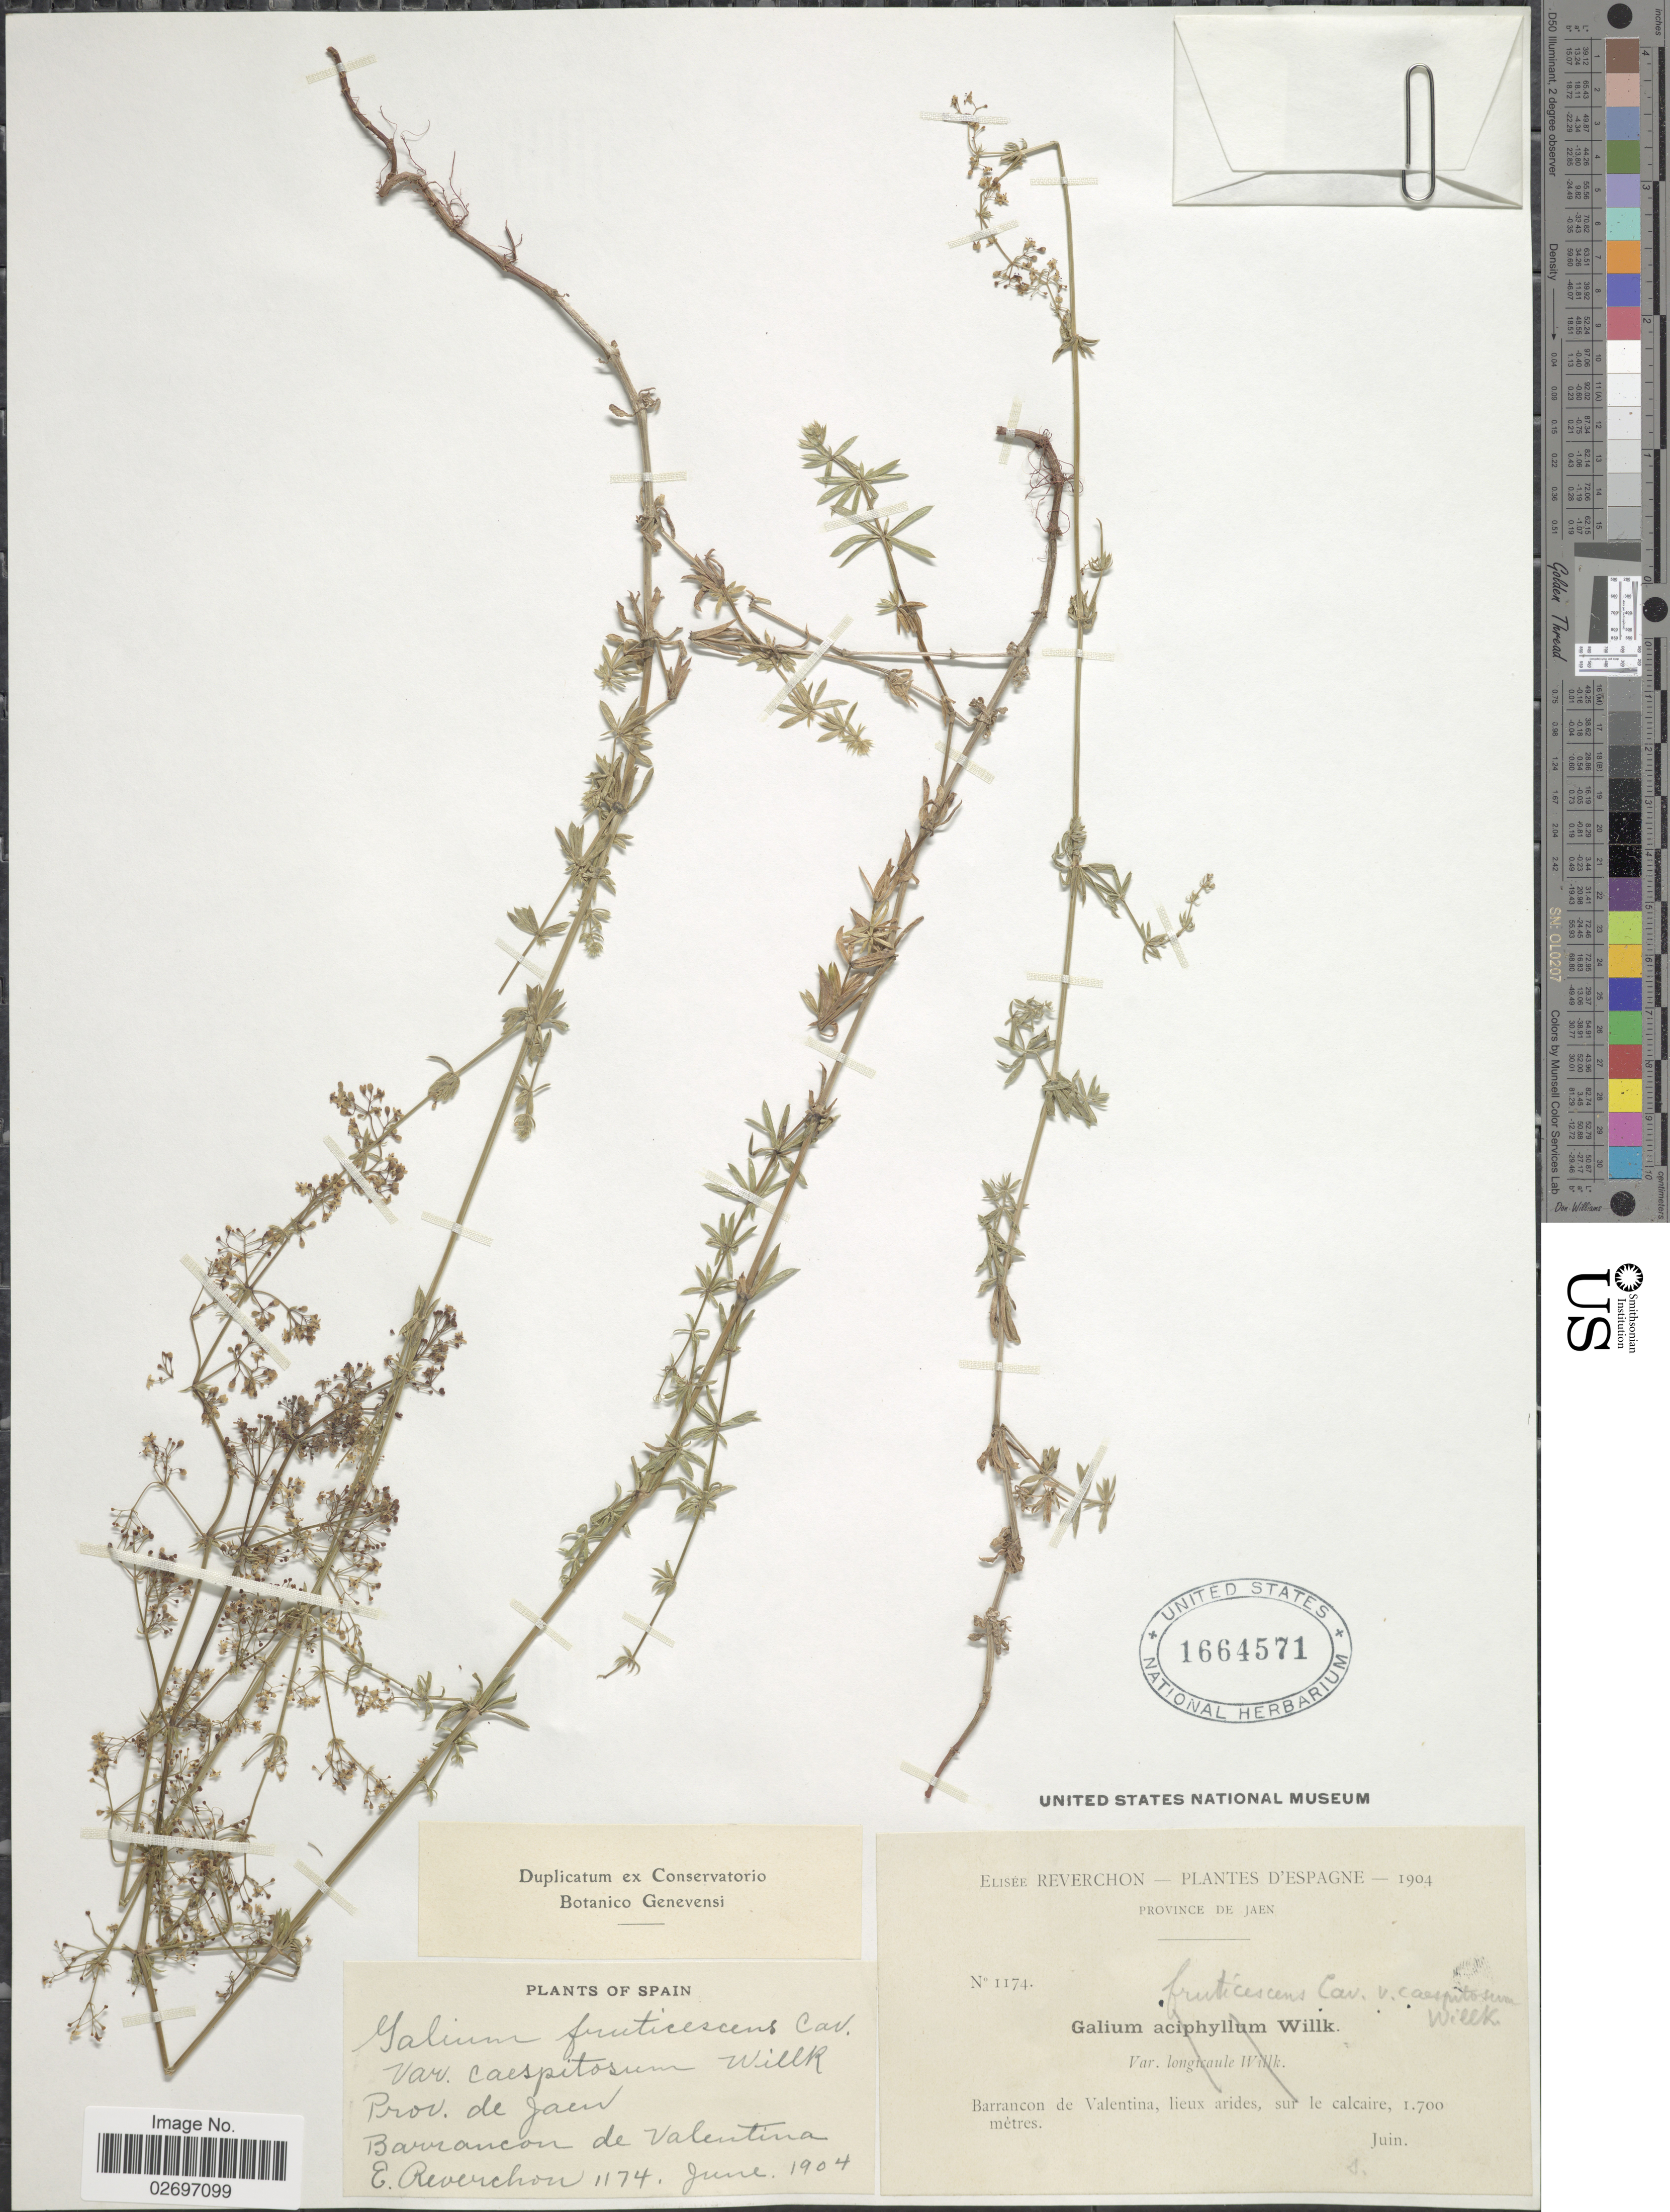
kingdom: Plantae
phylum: Tracheophyta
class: Magnoliopsida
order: Gentianales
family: Rubiaceae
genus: Galium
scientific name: Galium fruticescens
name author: Cav.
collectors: E. Reverchon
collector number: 1174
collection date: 1904-06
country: Spain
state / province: Andalucía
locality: Province de Jaen, Barrancon de Valentina, lieux arides, sur la calcaire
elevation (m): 1700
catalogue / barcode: US 1664571